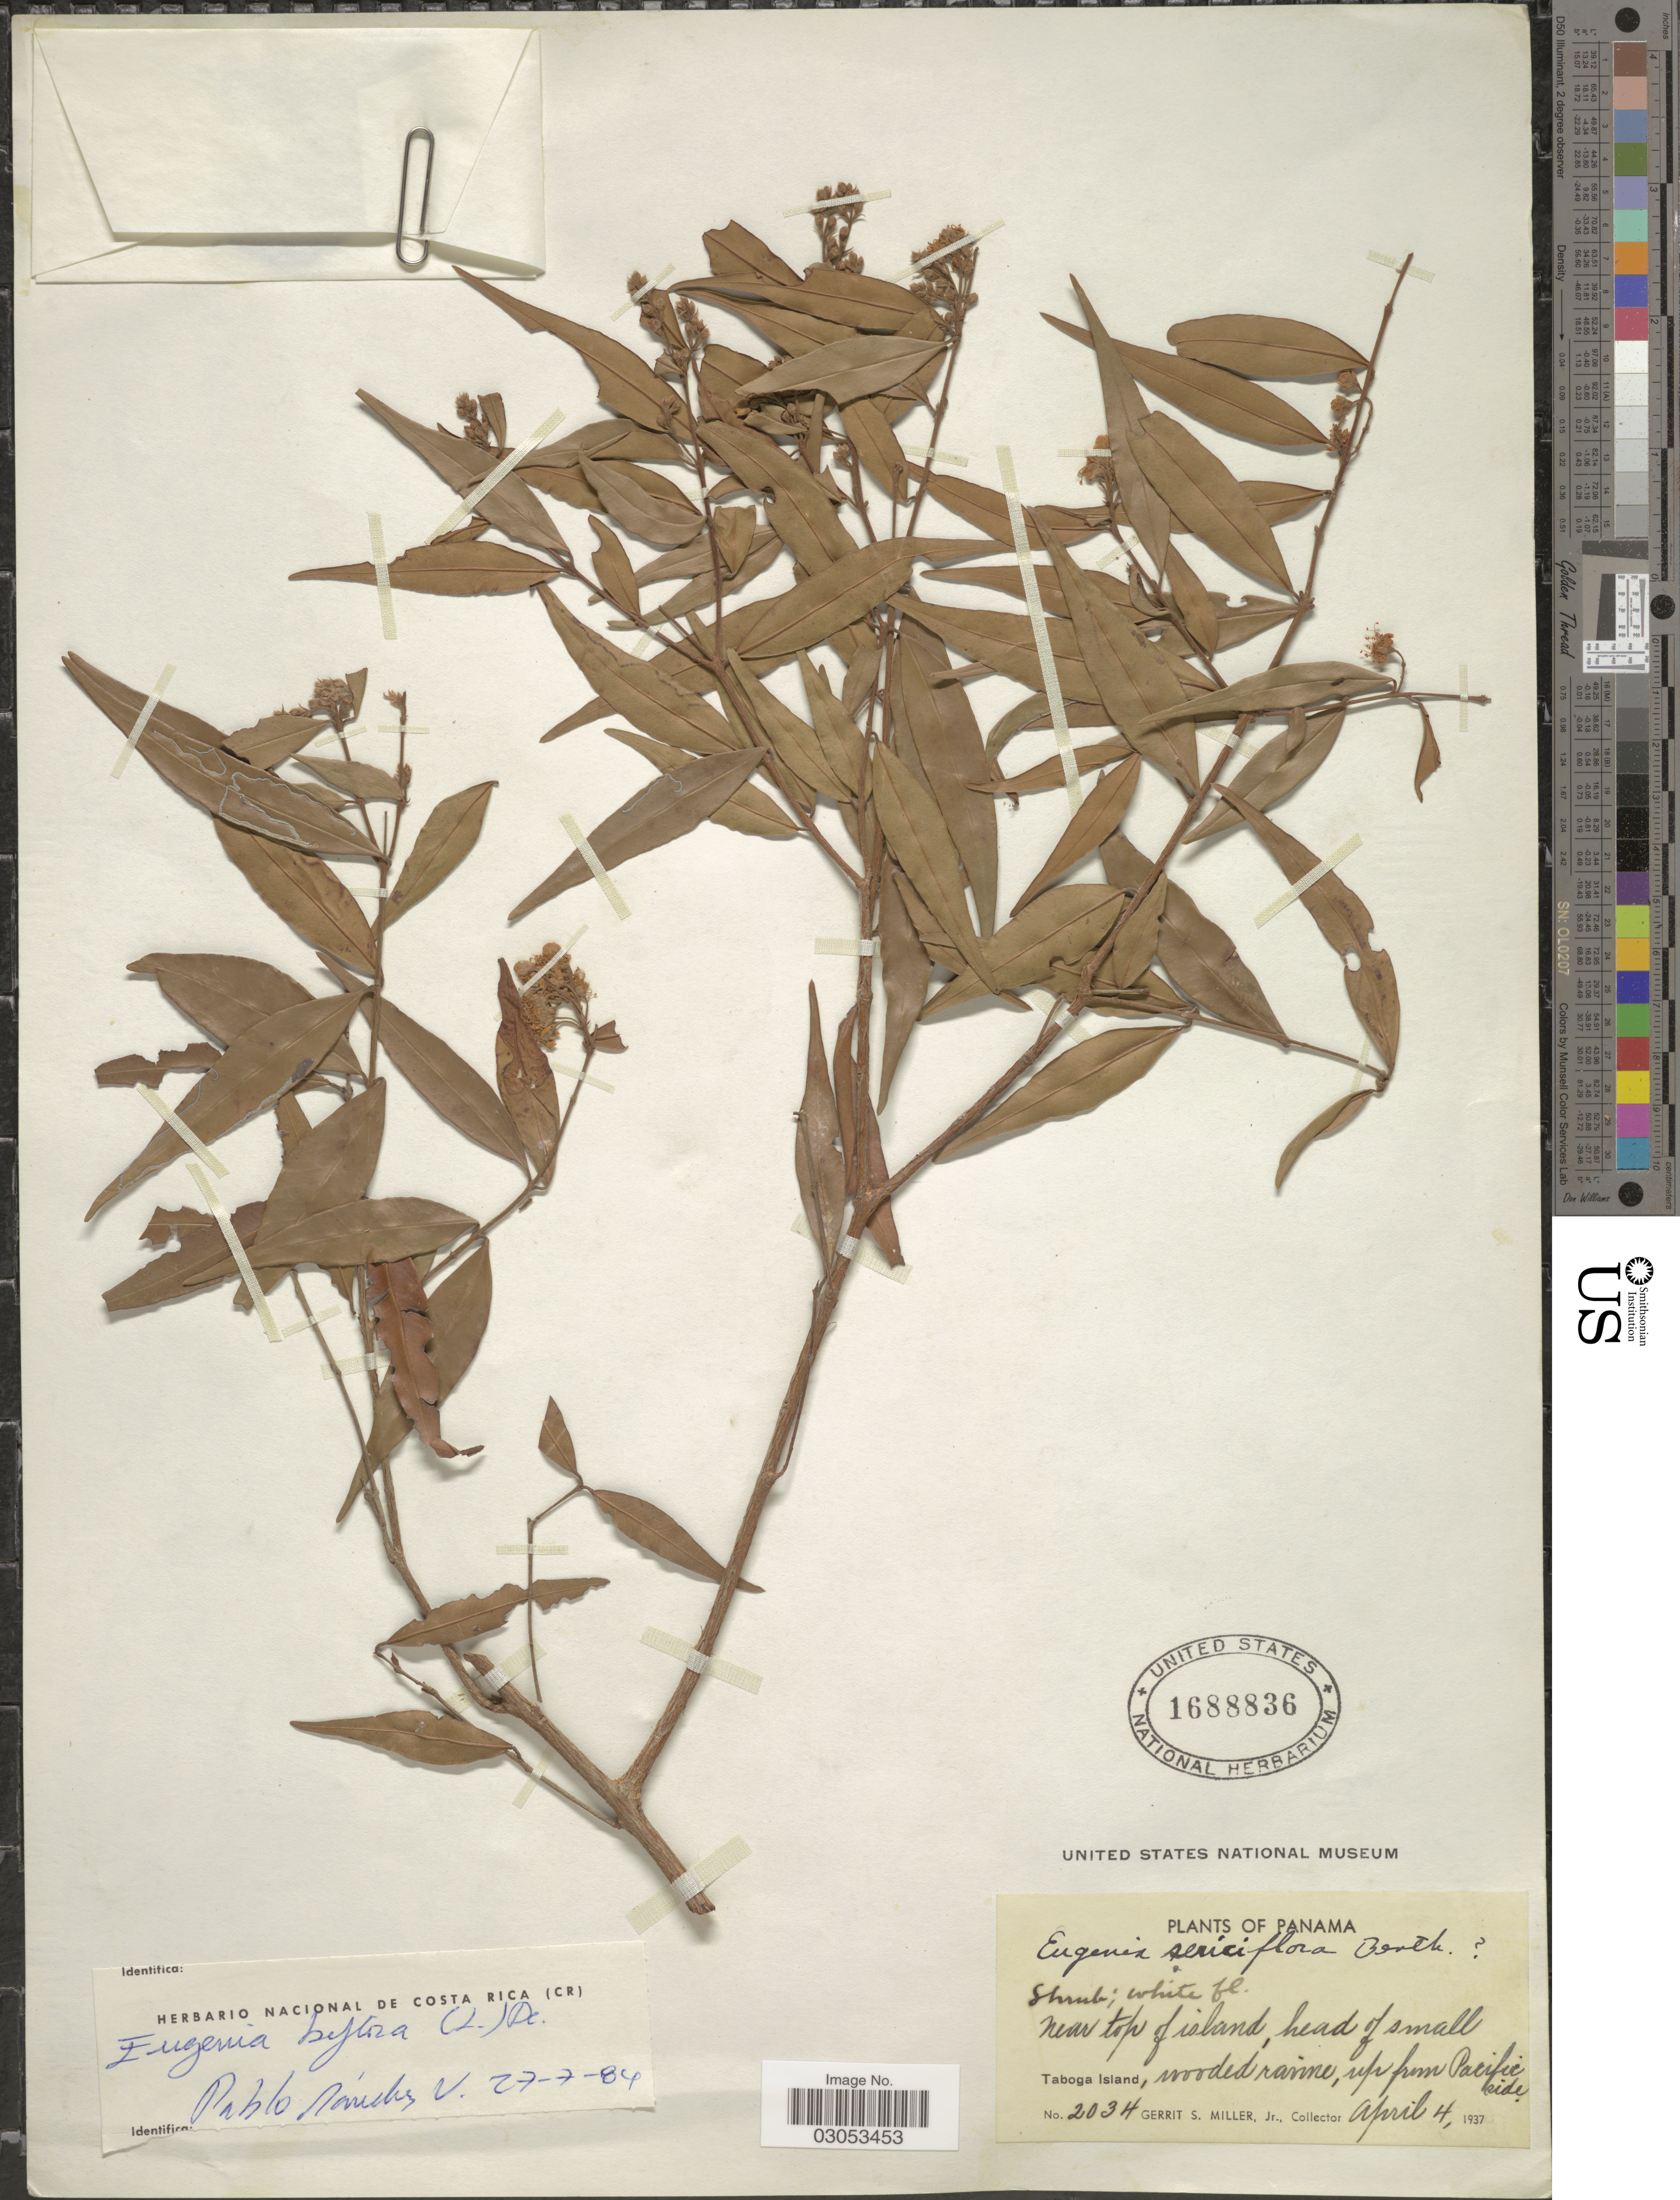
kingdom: Plantae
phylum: Tracheophyta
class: Magnoliopsida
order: Myrtales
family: Myrtaceae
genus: Eugenia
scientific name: Eugenia biflora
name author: (L.) DC.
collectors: G. S. Miller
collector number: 2034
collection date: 1937-04-04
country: Panama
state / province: Panamá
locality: Taboga Island, wooded ravine, up from Pacific side.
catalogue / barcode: US 1688836